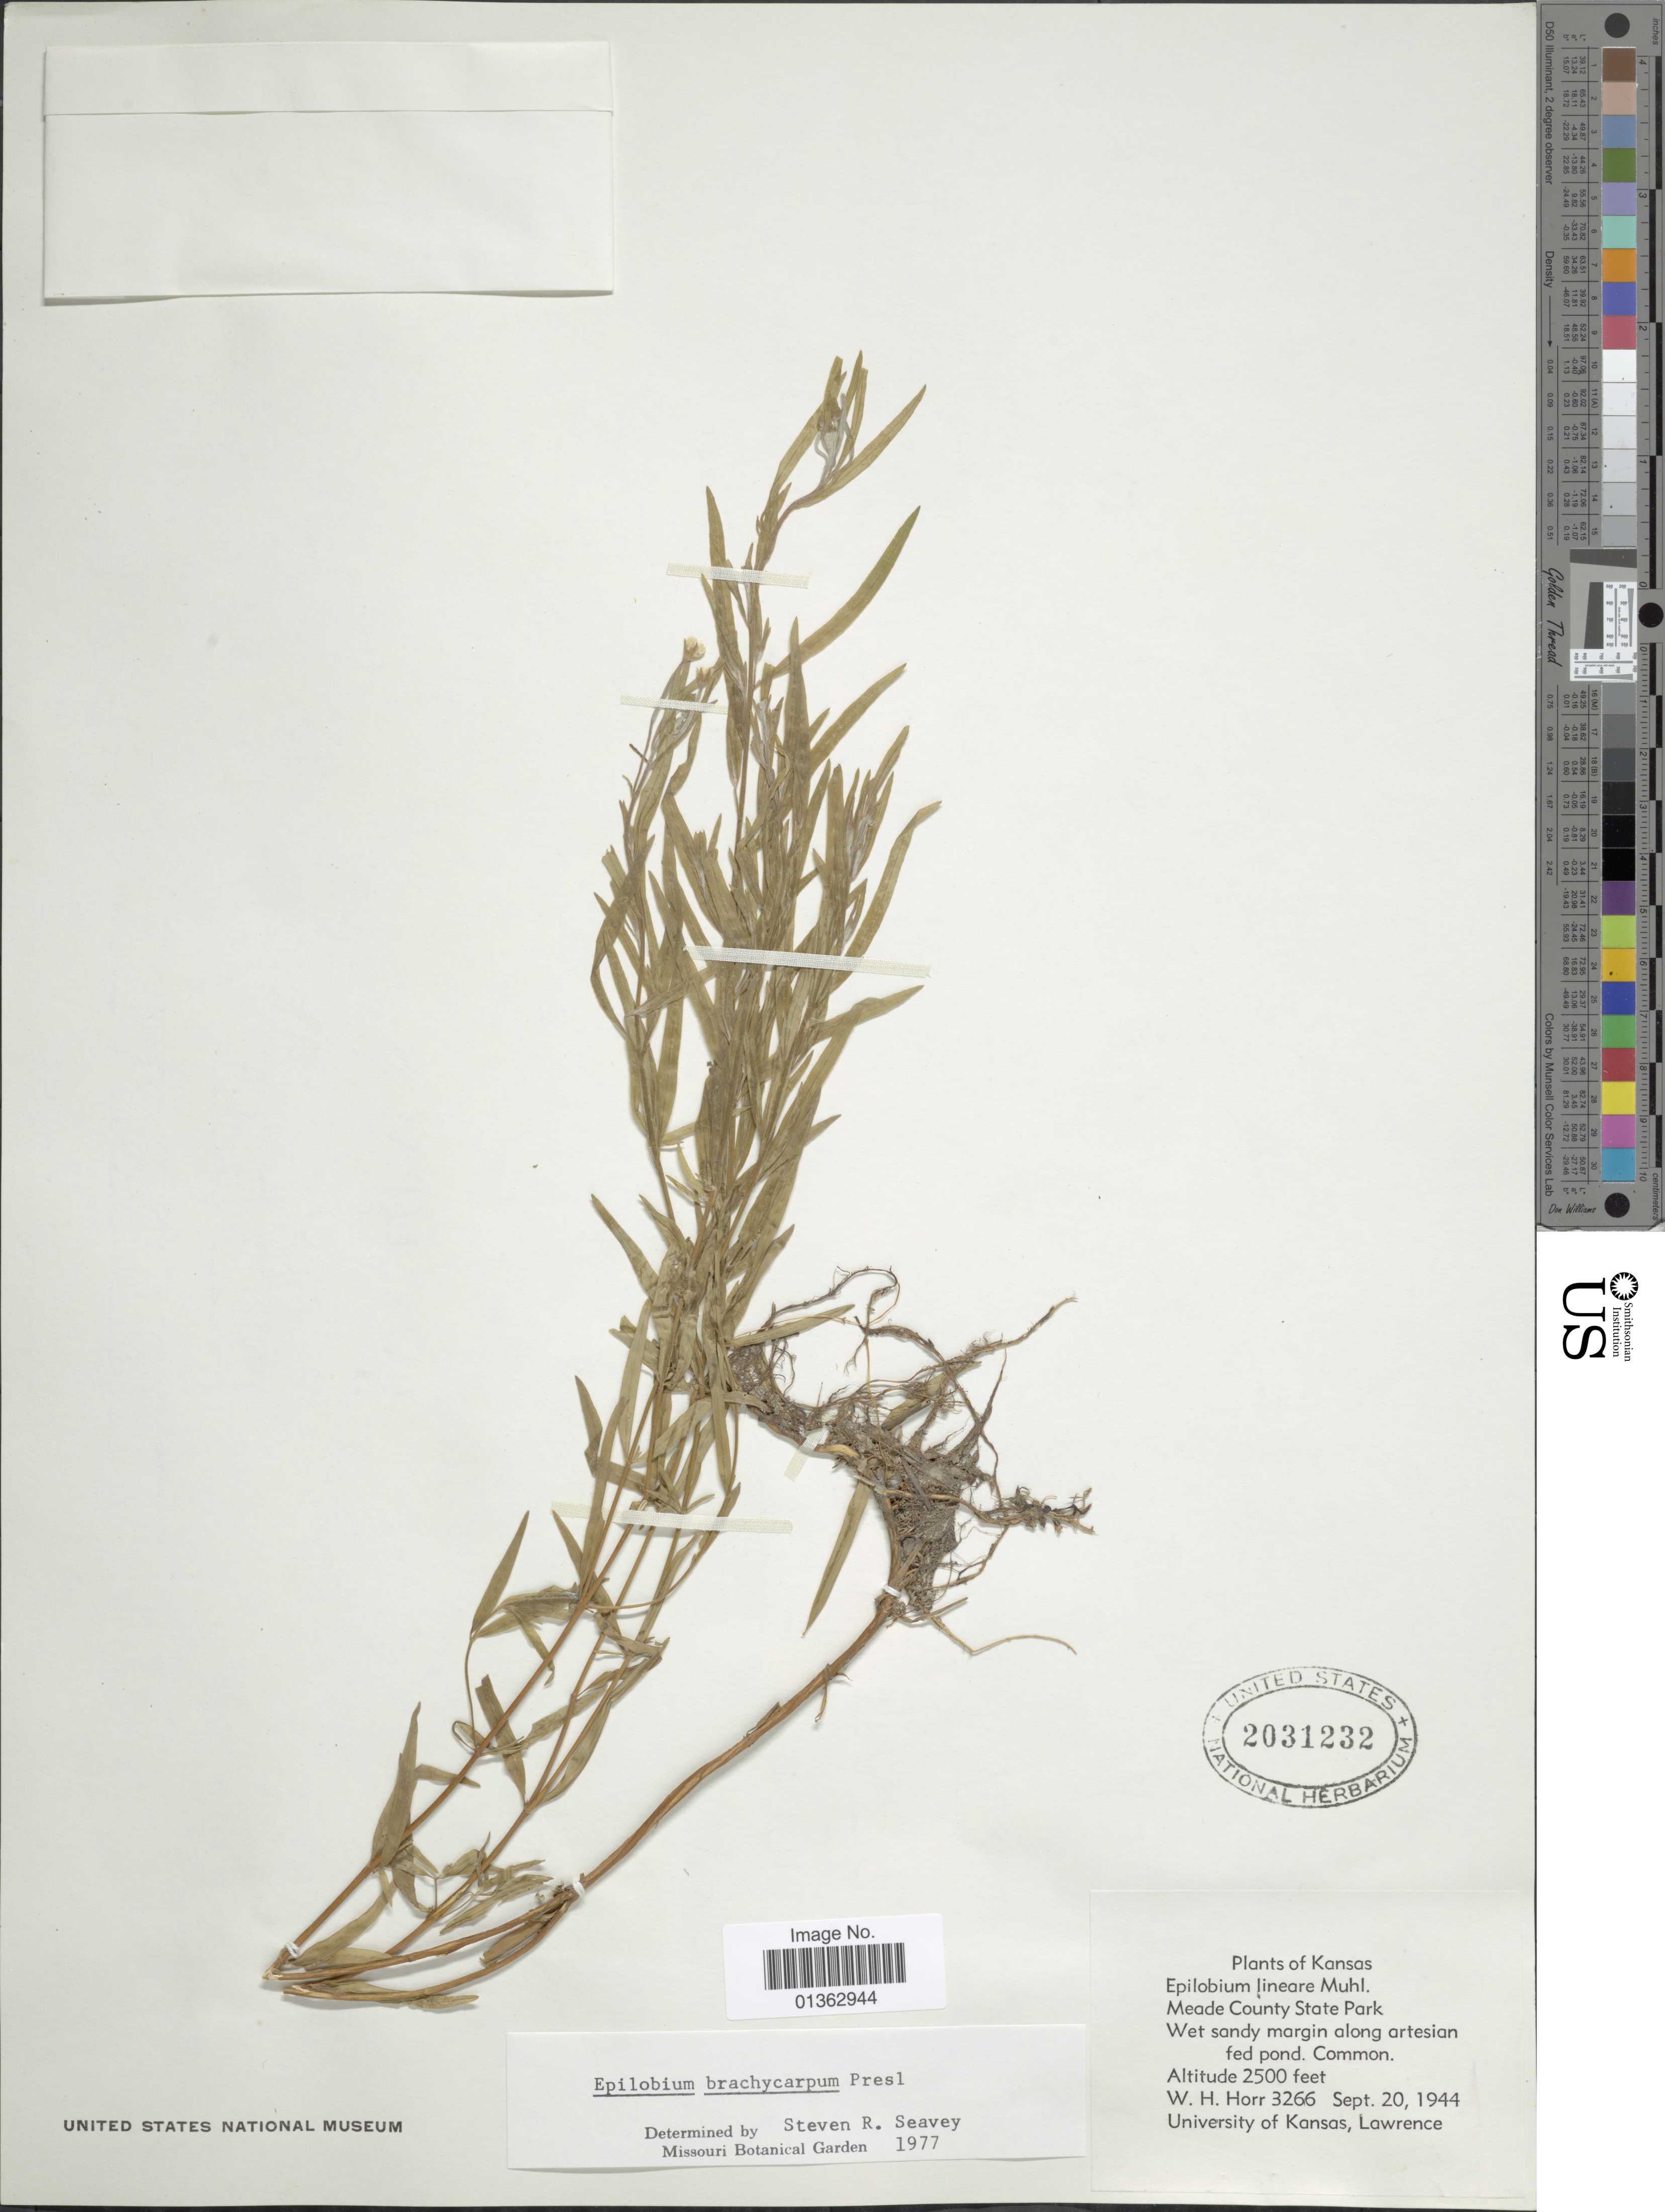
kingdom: Plantae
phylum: Tracheophyta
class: Magnoliopsida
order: Myrtales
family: Onagraceae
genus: Epilobium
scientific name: Epilobium brachycarpum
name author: C. Presl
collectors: W. H. Horr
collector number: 3266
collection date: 1944-09-20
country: United States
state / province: Kansas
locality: Meade County State Park.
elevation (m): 762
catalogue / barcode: US 2031232